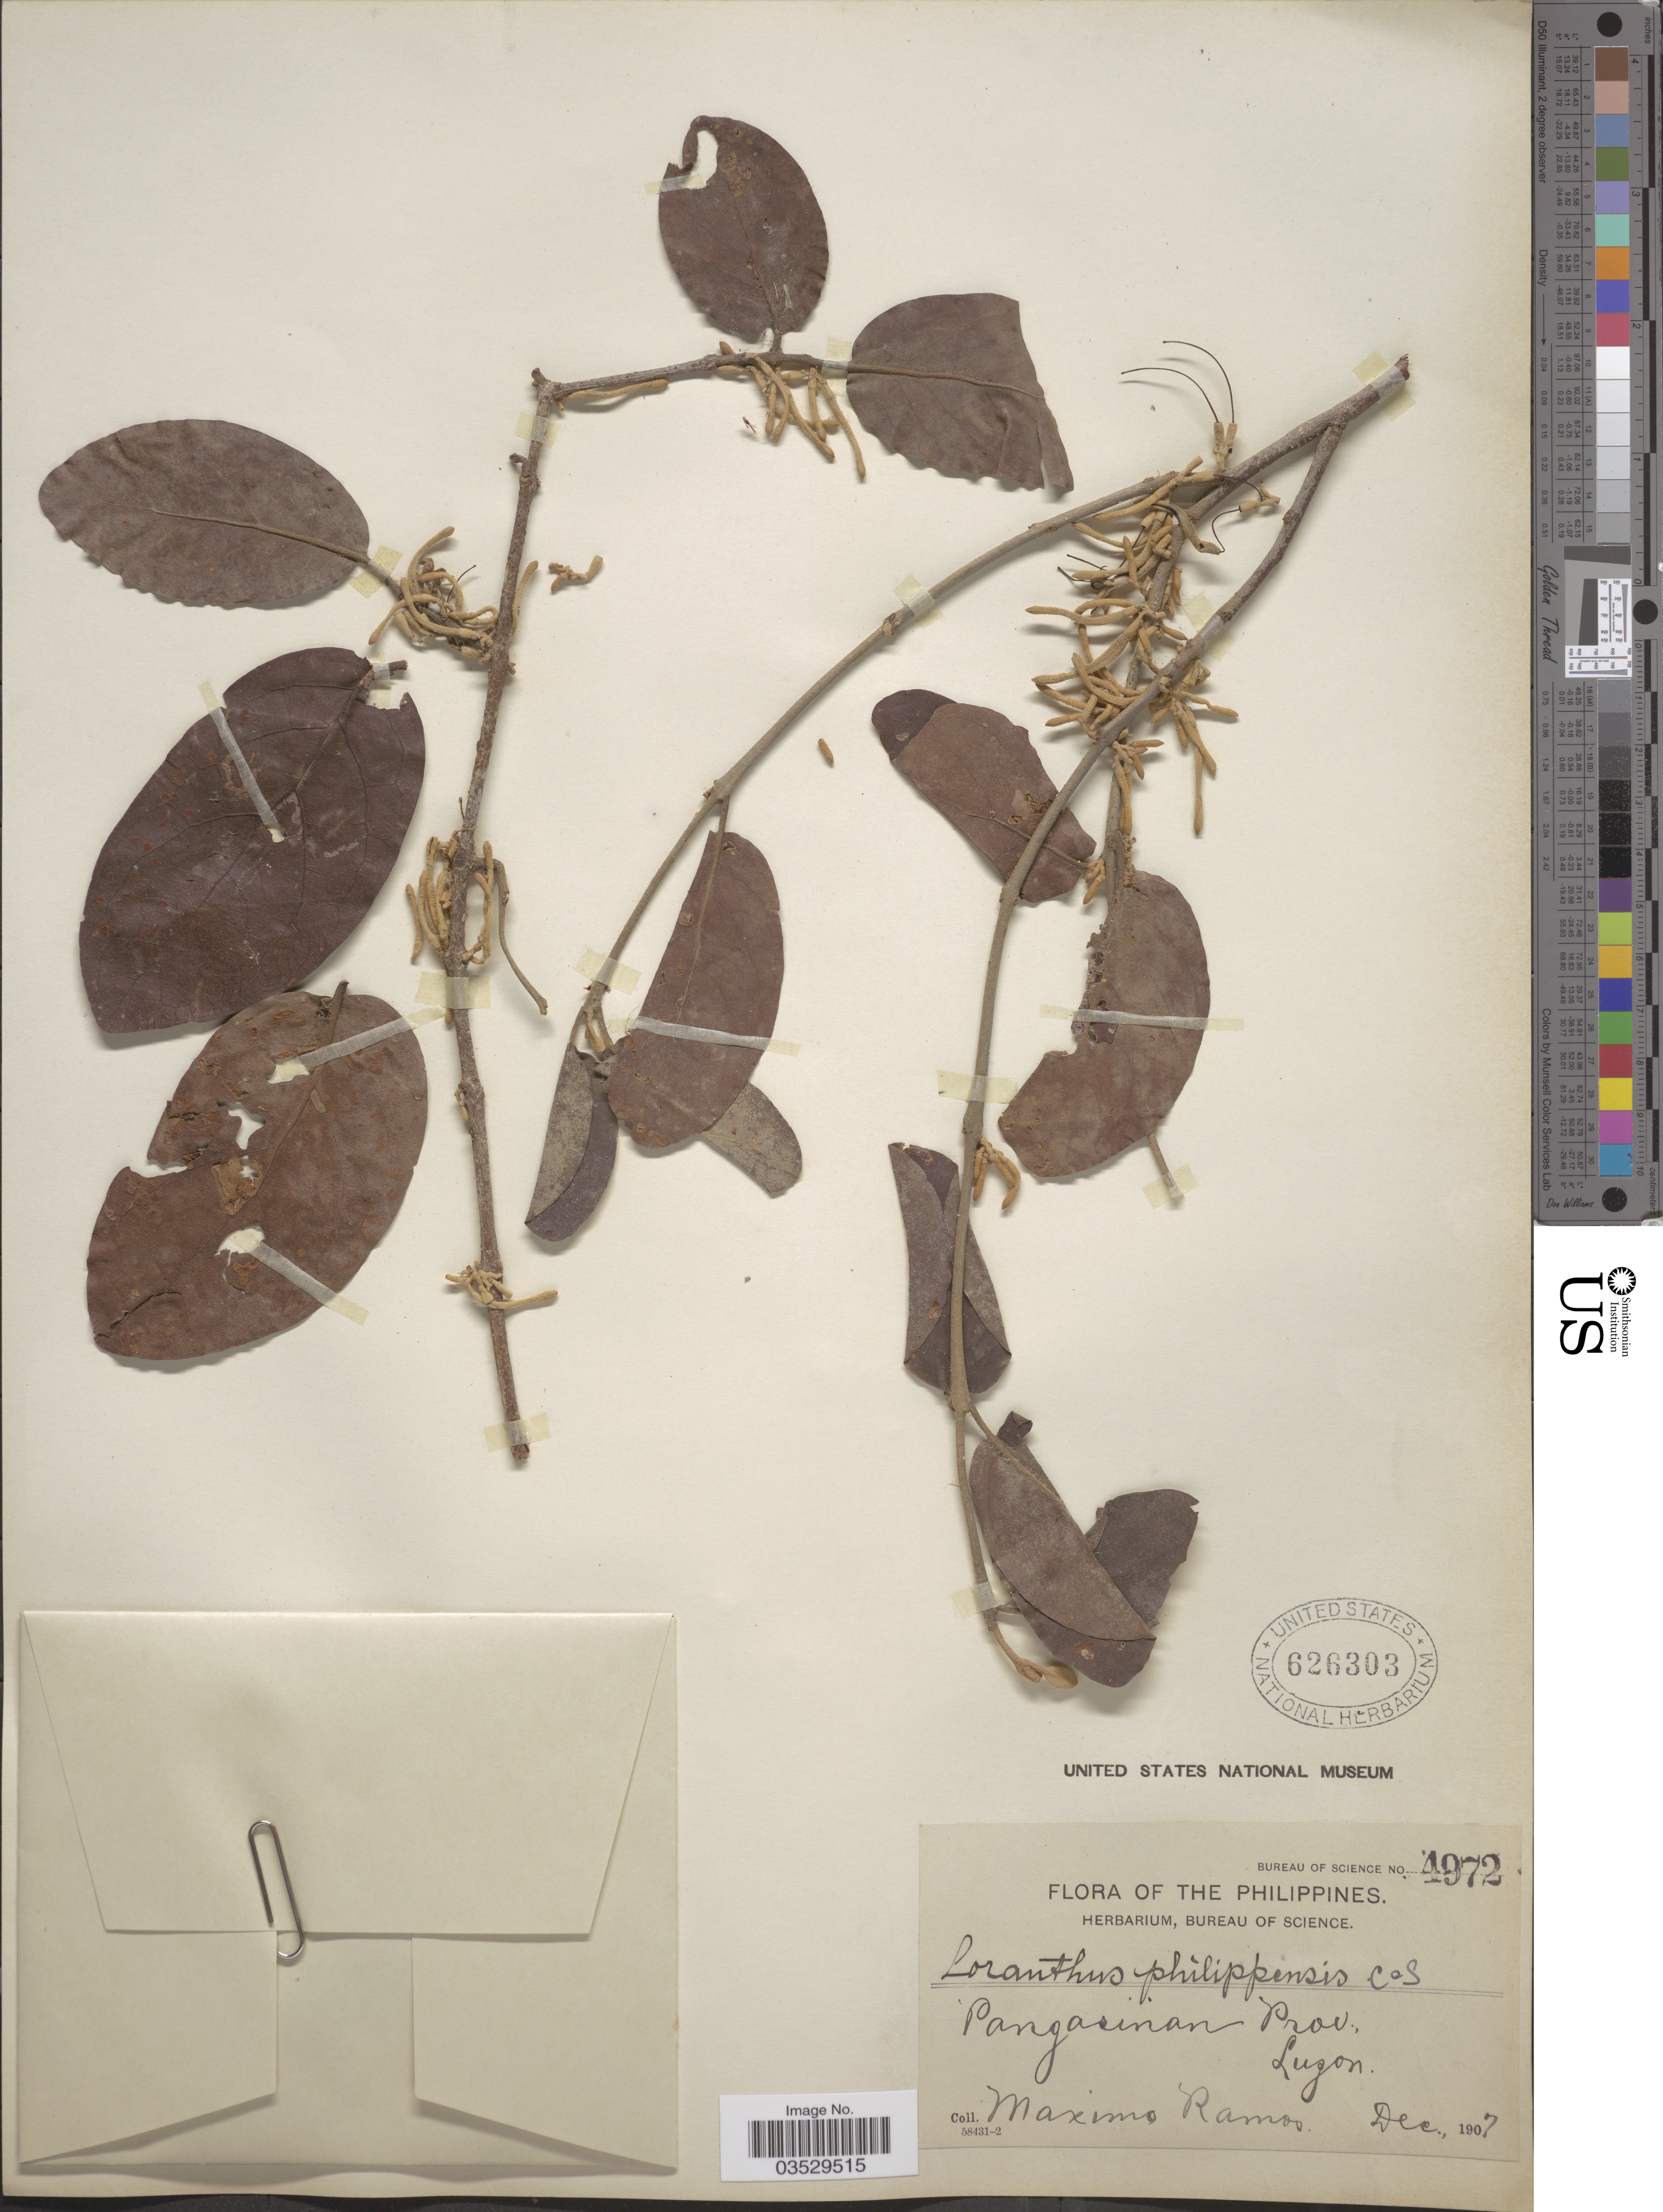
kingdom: Plantae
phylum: Tracheophyta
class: Magnoliopsida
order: Santalales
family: Loranthaceae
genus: Scurrula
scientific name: Scurrula atropurpurea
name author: (Blume) Danser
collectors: M. Ramos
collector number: Bureau of Science 4972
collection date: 1907-12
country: Philippines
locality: Pangasinan Prov. Luzon.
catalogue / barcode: US 626303